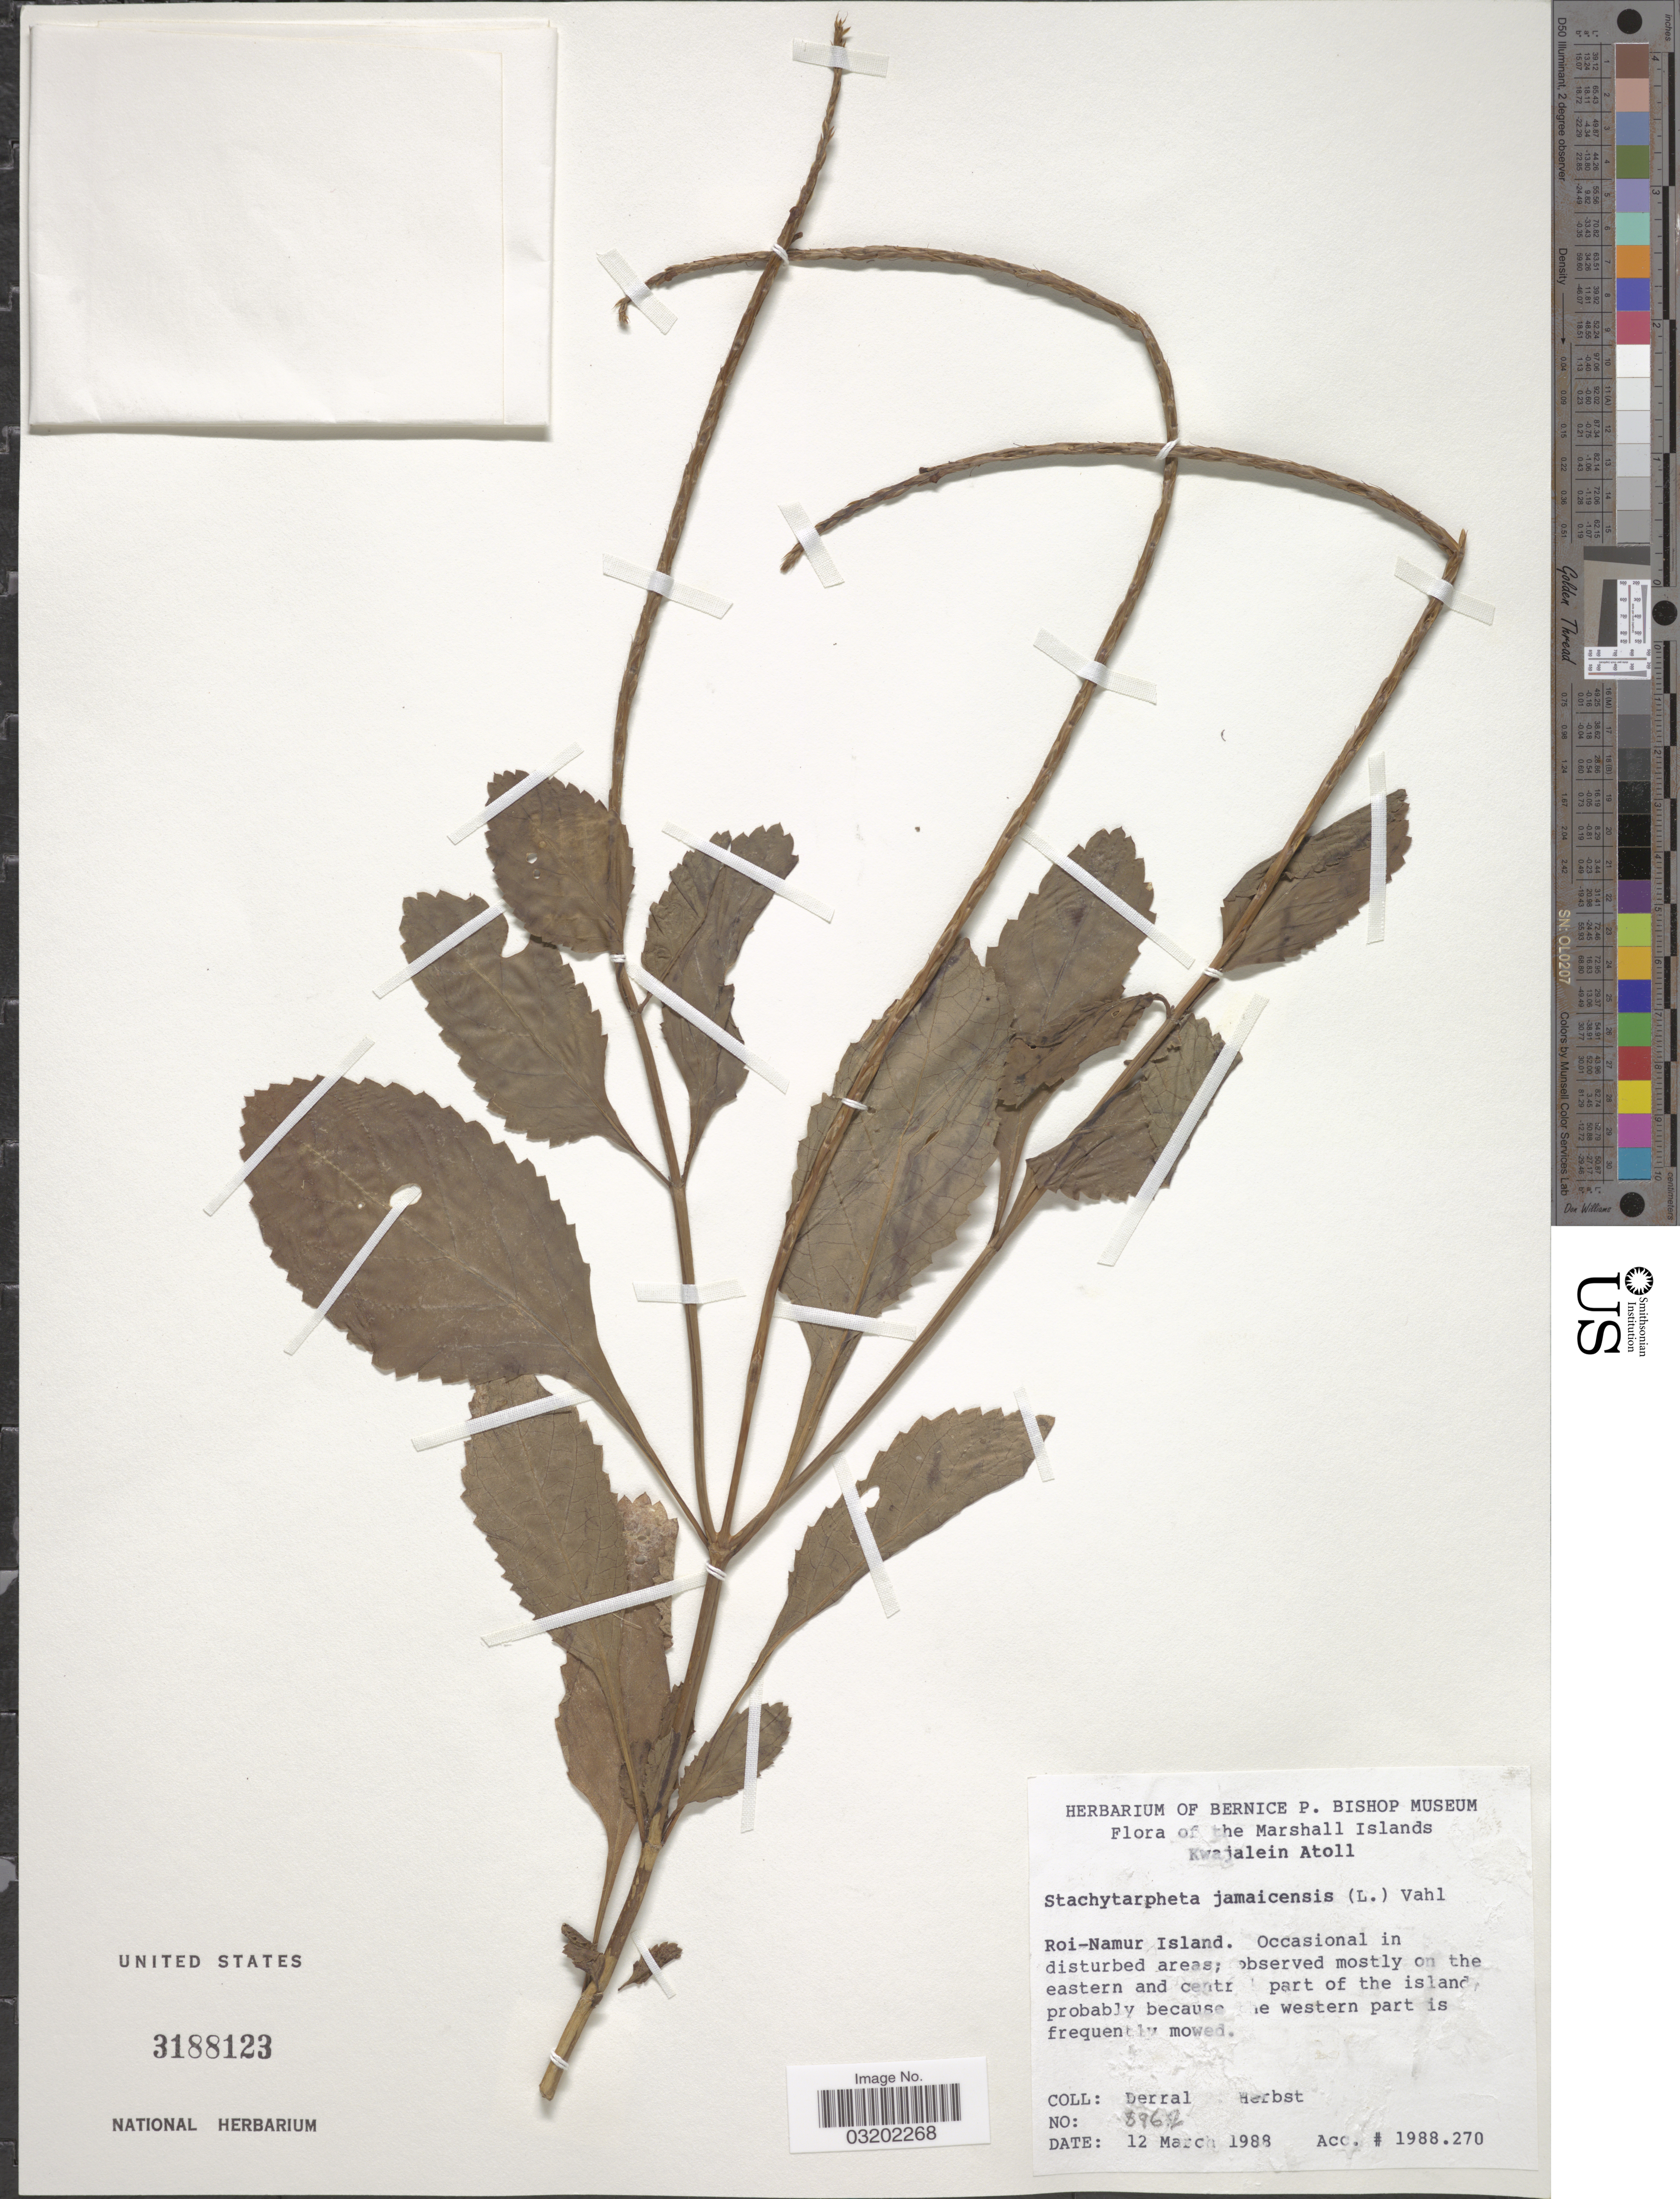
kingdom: Plantae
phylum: Tracheophyta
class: Magnoliopsida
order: Lamiales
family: Verbenaceae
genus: Stachytarpheta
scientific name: Stachytarpheta jamaicensis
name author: (L.) Vahl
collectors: D. R. Herbst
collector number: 8962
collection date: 1988-03-12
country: Marshall Islands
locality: Kwajalein Atoll. Roi-Namur Island.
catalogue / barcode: US 3188123